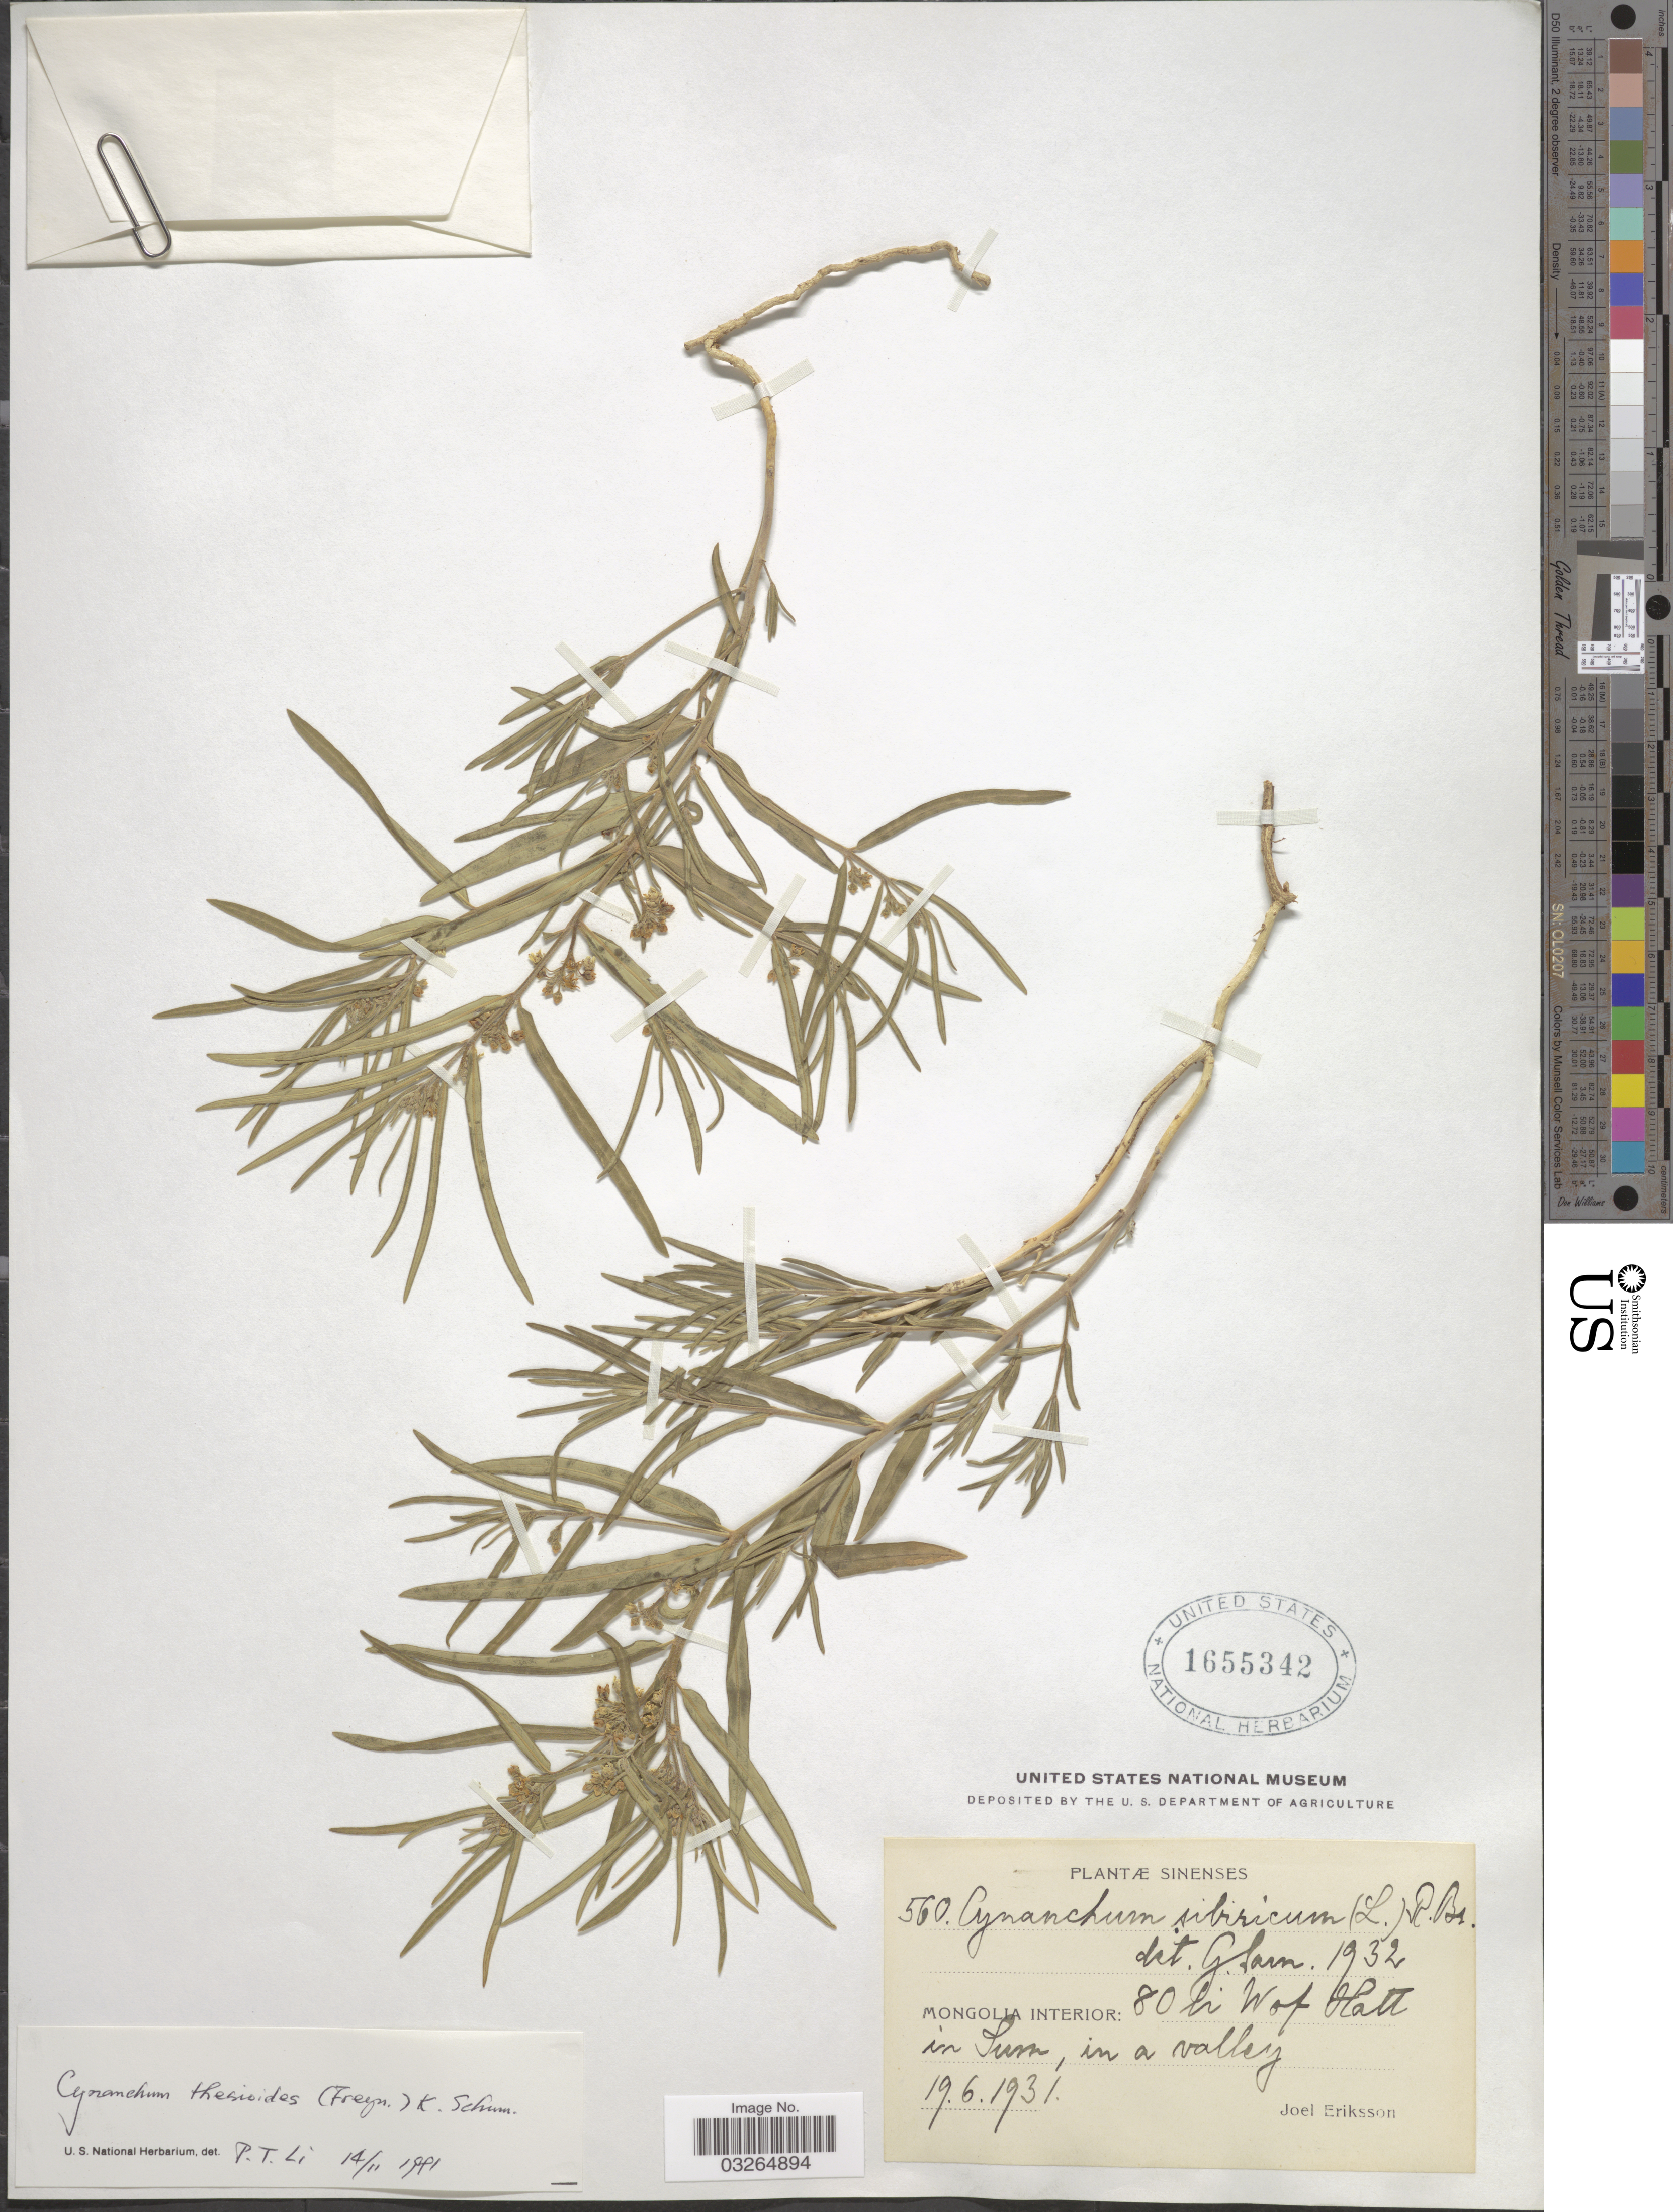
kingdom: Plantae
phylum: Tracheophyta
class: Magnoliopsida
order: Gentianales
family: Apocynaceae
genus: Cynanchum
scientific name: Cynanchum thesioides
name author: (Freyn) K. Schum.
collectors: J. Eriksson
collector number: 560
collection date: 1931-06-19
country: China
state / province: Nei Monggol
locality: Sinenses. Mongolia Interior: 80 li W of Hatt [interpreted] in Sum [interpreted], in a valley.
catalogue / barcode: US 1655342